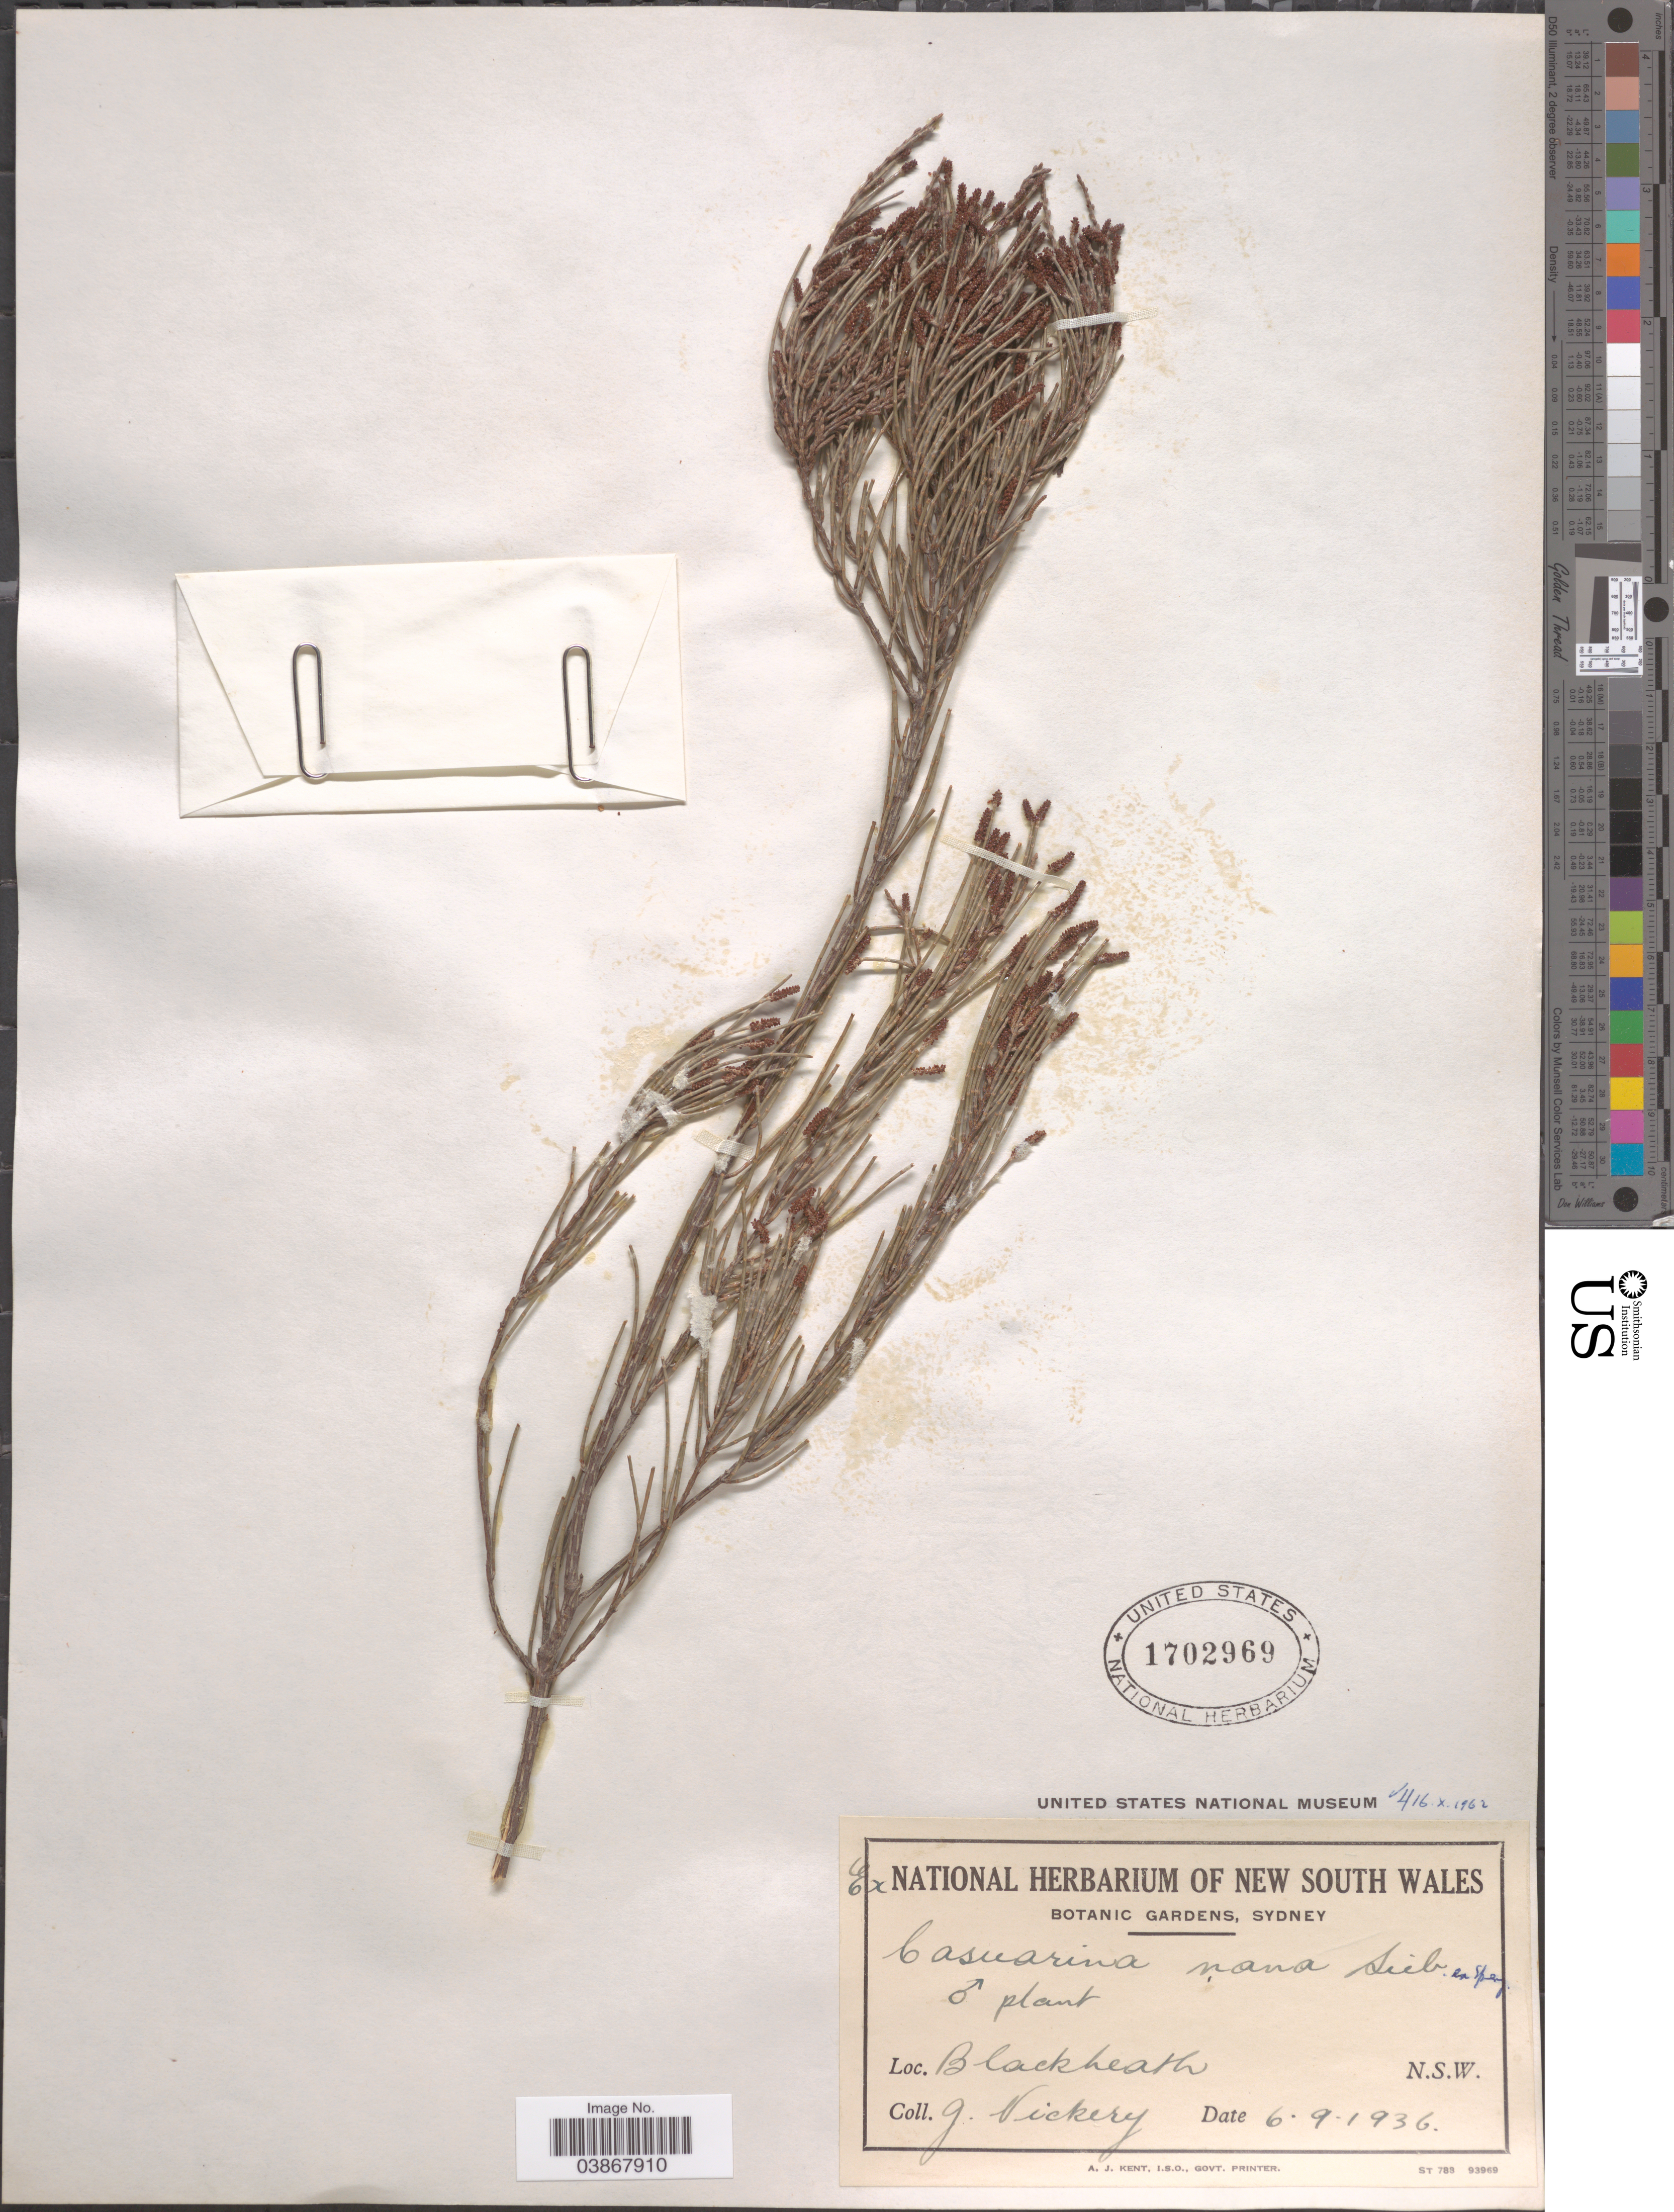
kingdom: Plantae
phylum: Tracheophyta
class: Magnoliopsida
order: Fagales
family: Casuarinaceae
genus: Casuarina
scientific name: Casuarina nana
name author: Sieber ex Spreng.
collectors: J. Vickery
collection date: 1936-09-06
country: Australia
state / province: New South Wales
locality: Blackheath.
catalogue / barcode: US 1702969